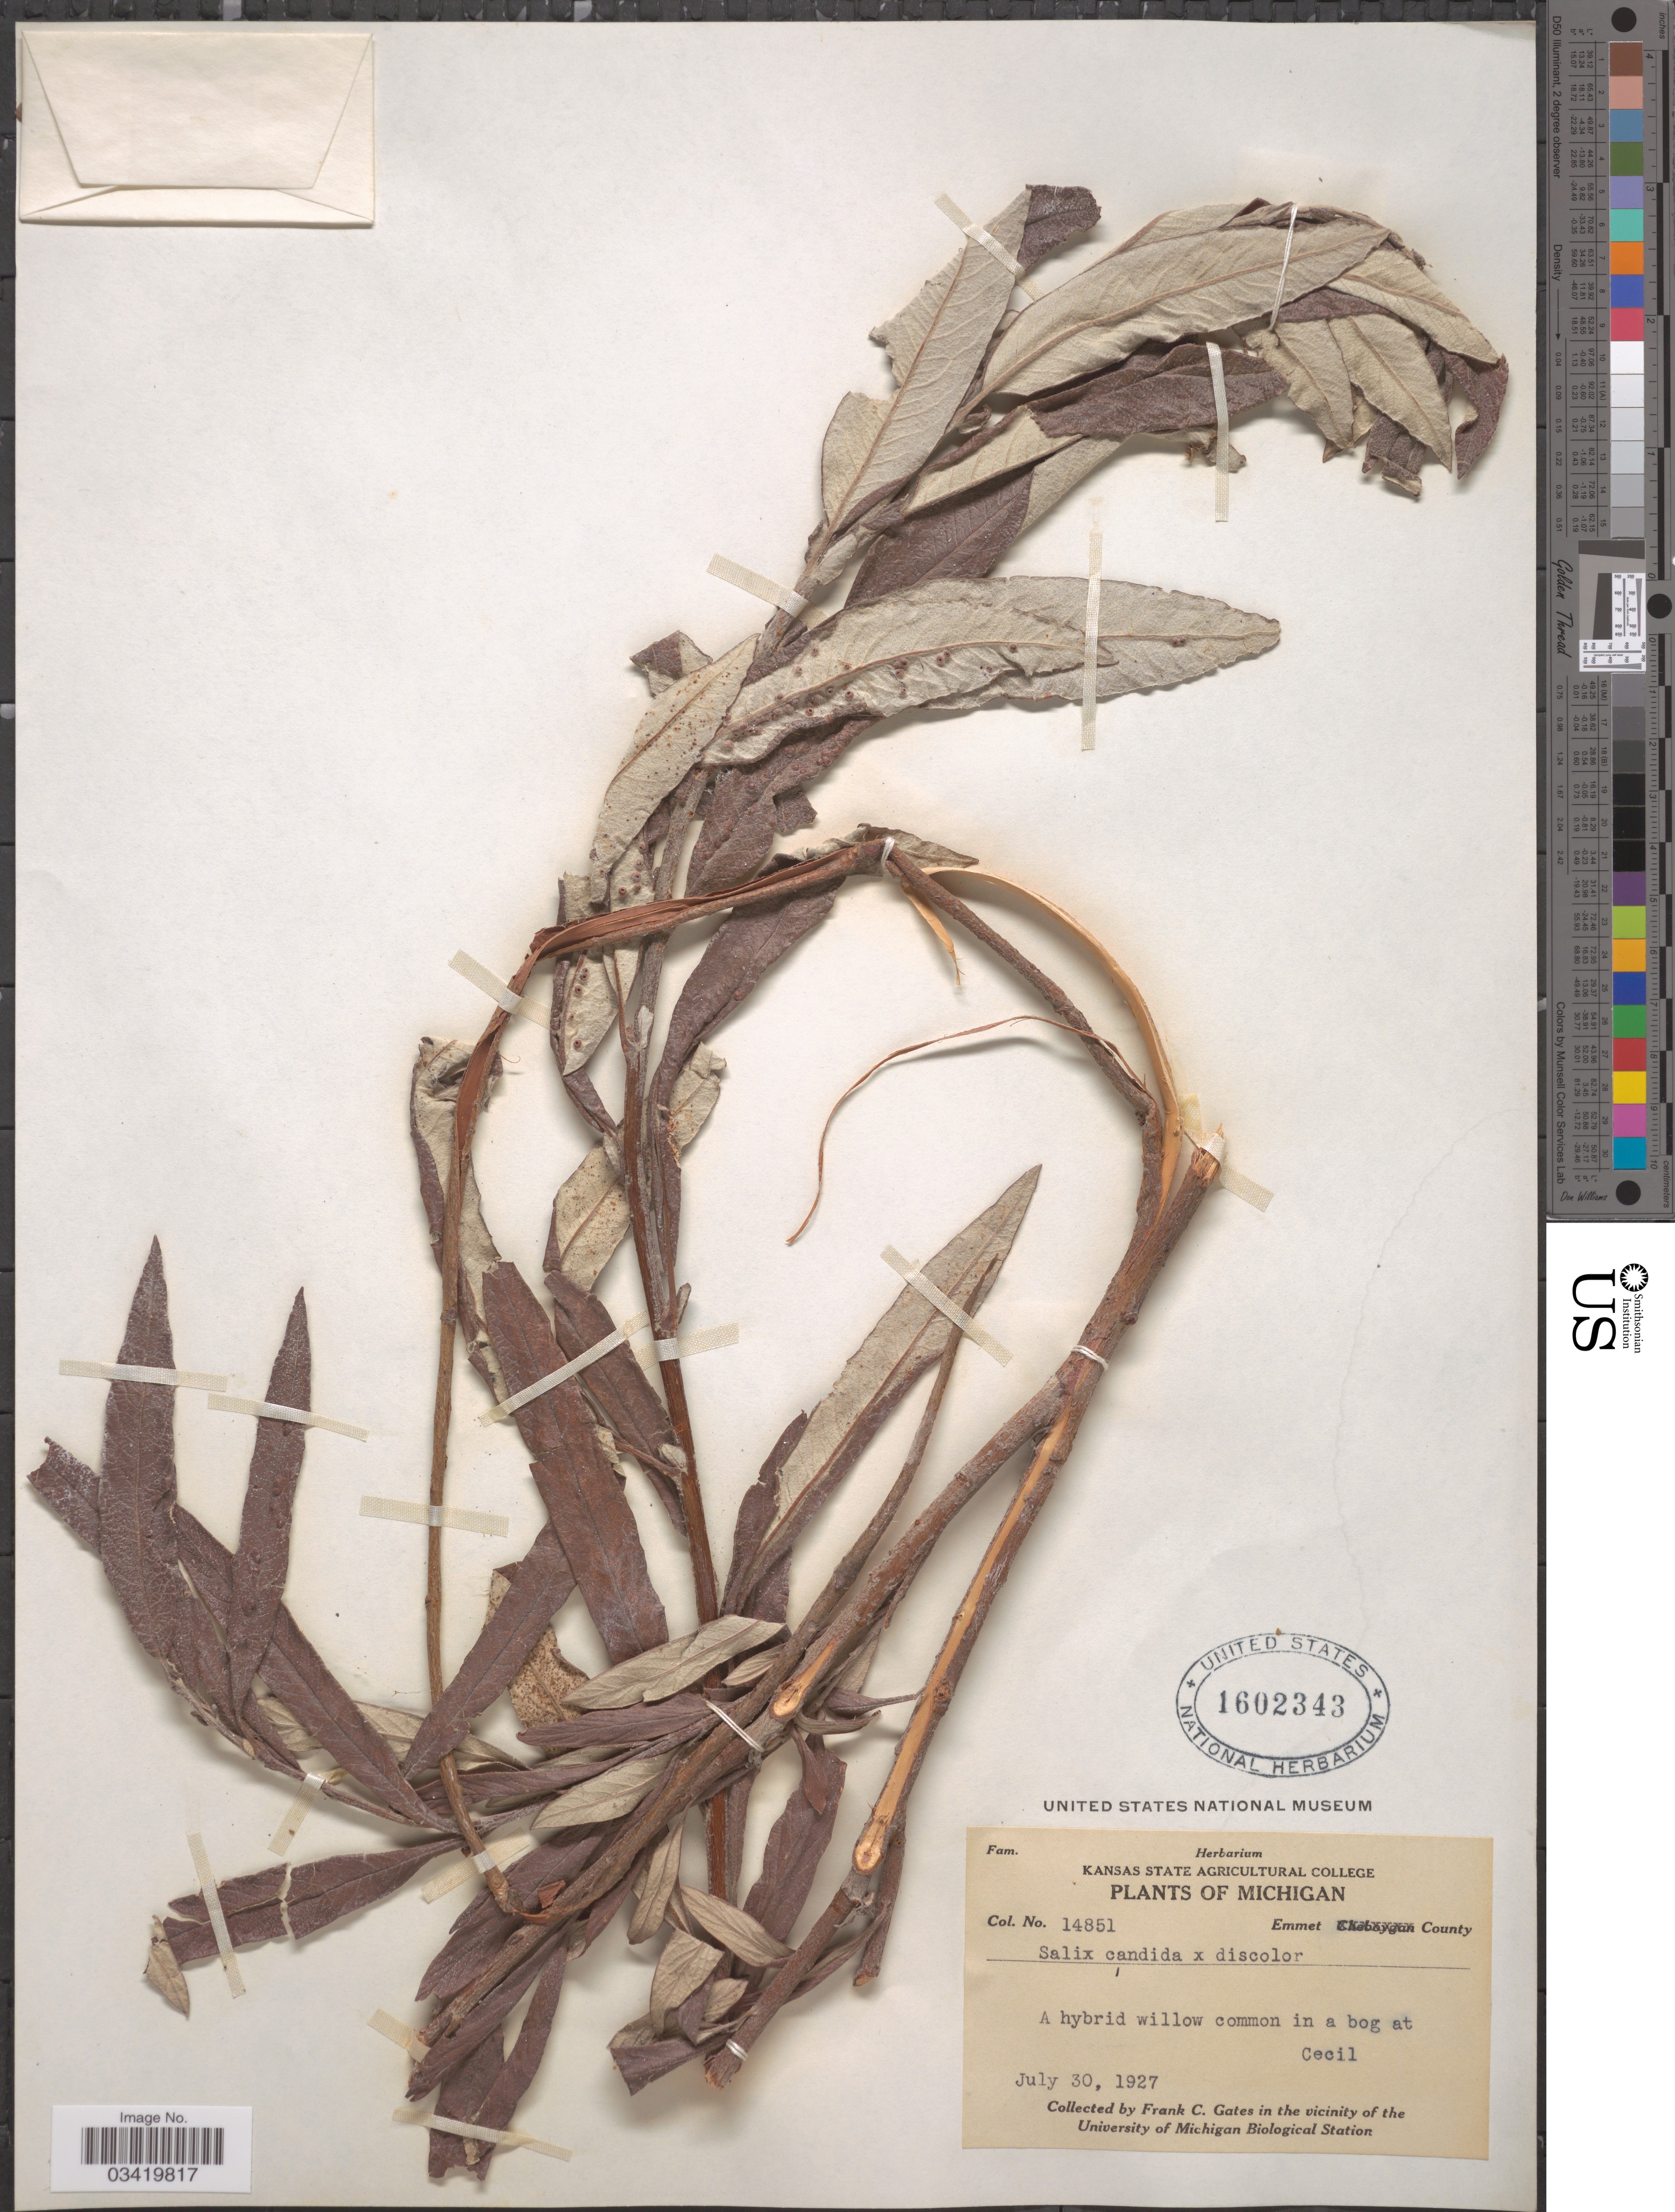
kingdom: Plantae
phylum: Tracheophyta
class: Magnoliopsida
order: Malpighiales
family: Salicaceae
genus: Salix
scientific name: Salix candida x S. discolor Muhl.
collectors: F. C. Gates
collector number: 14851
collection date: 1927-07-30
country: United States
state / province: Michigan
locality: Emmet County. In a bog at Cecil.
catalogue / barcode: US 1602343